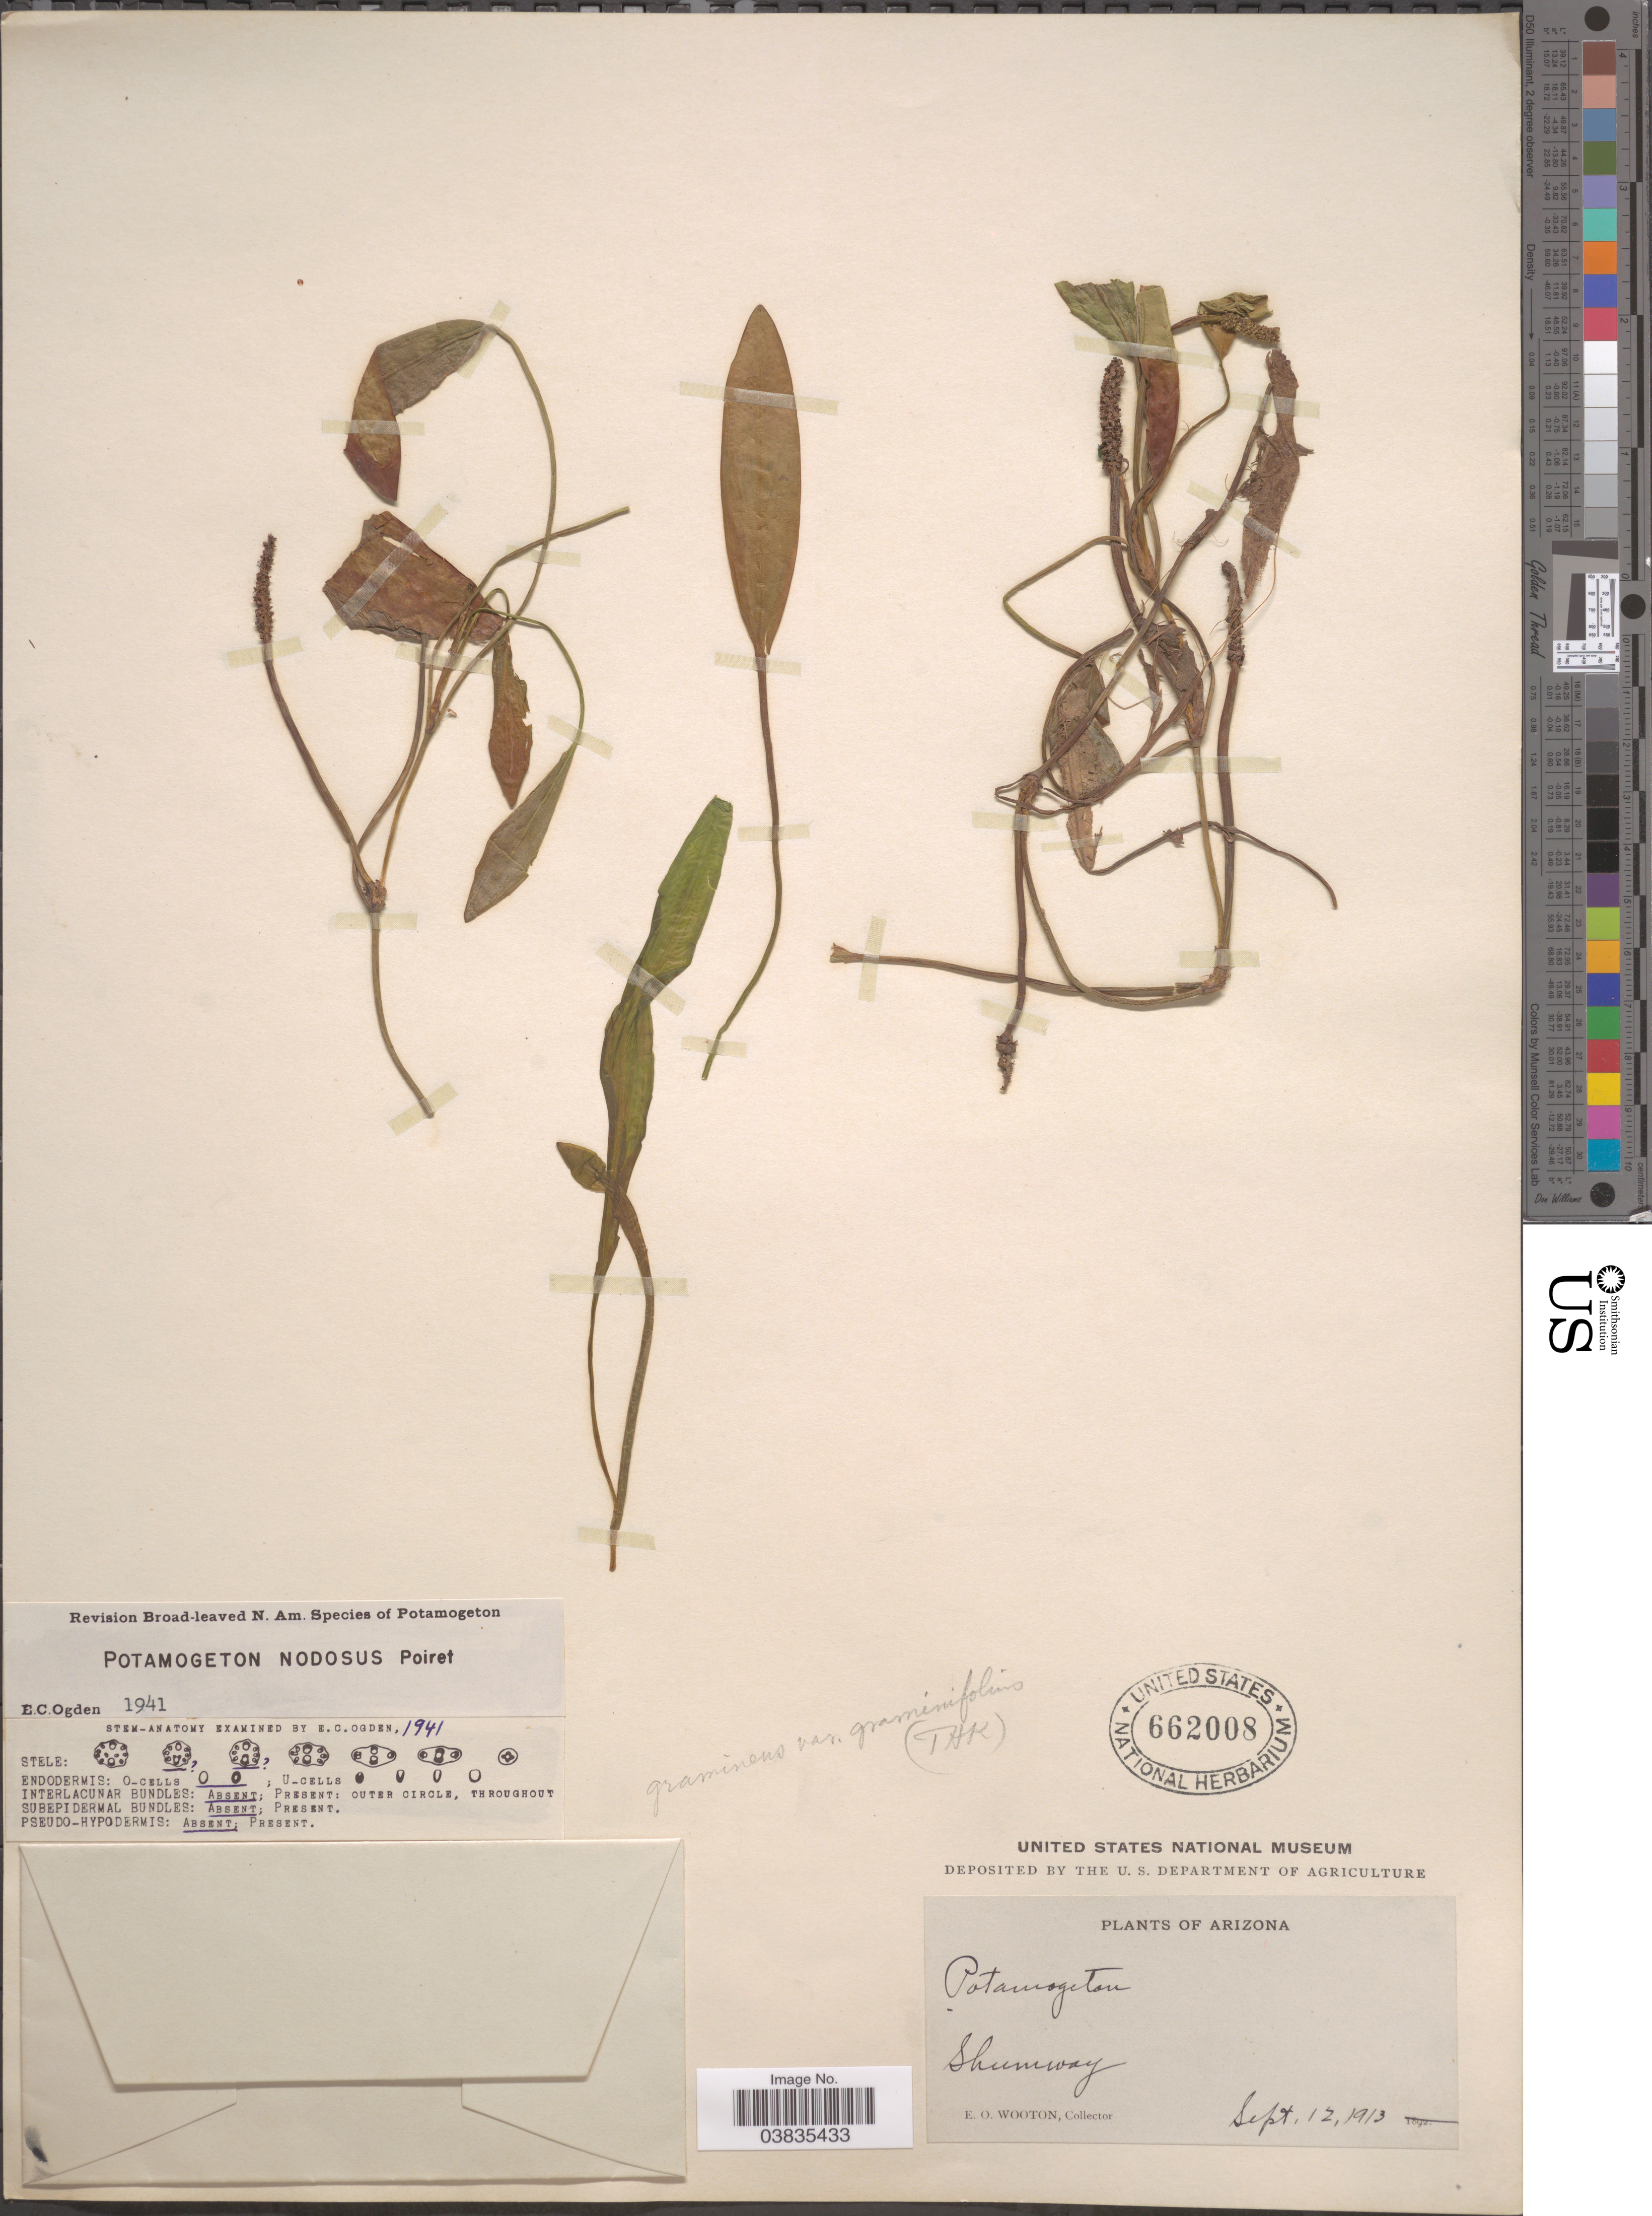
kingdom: Plantae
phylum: Tracheophyta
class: Liliopsida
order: Alismatales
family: Potamogetonaceae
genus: Potamogeton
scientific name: Potamogeton nodosus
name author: Poir.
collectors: E. O. Wooton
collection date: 1913-09-12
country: United States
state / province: Arizona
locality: Shumway.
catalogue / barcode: US 662008